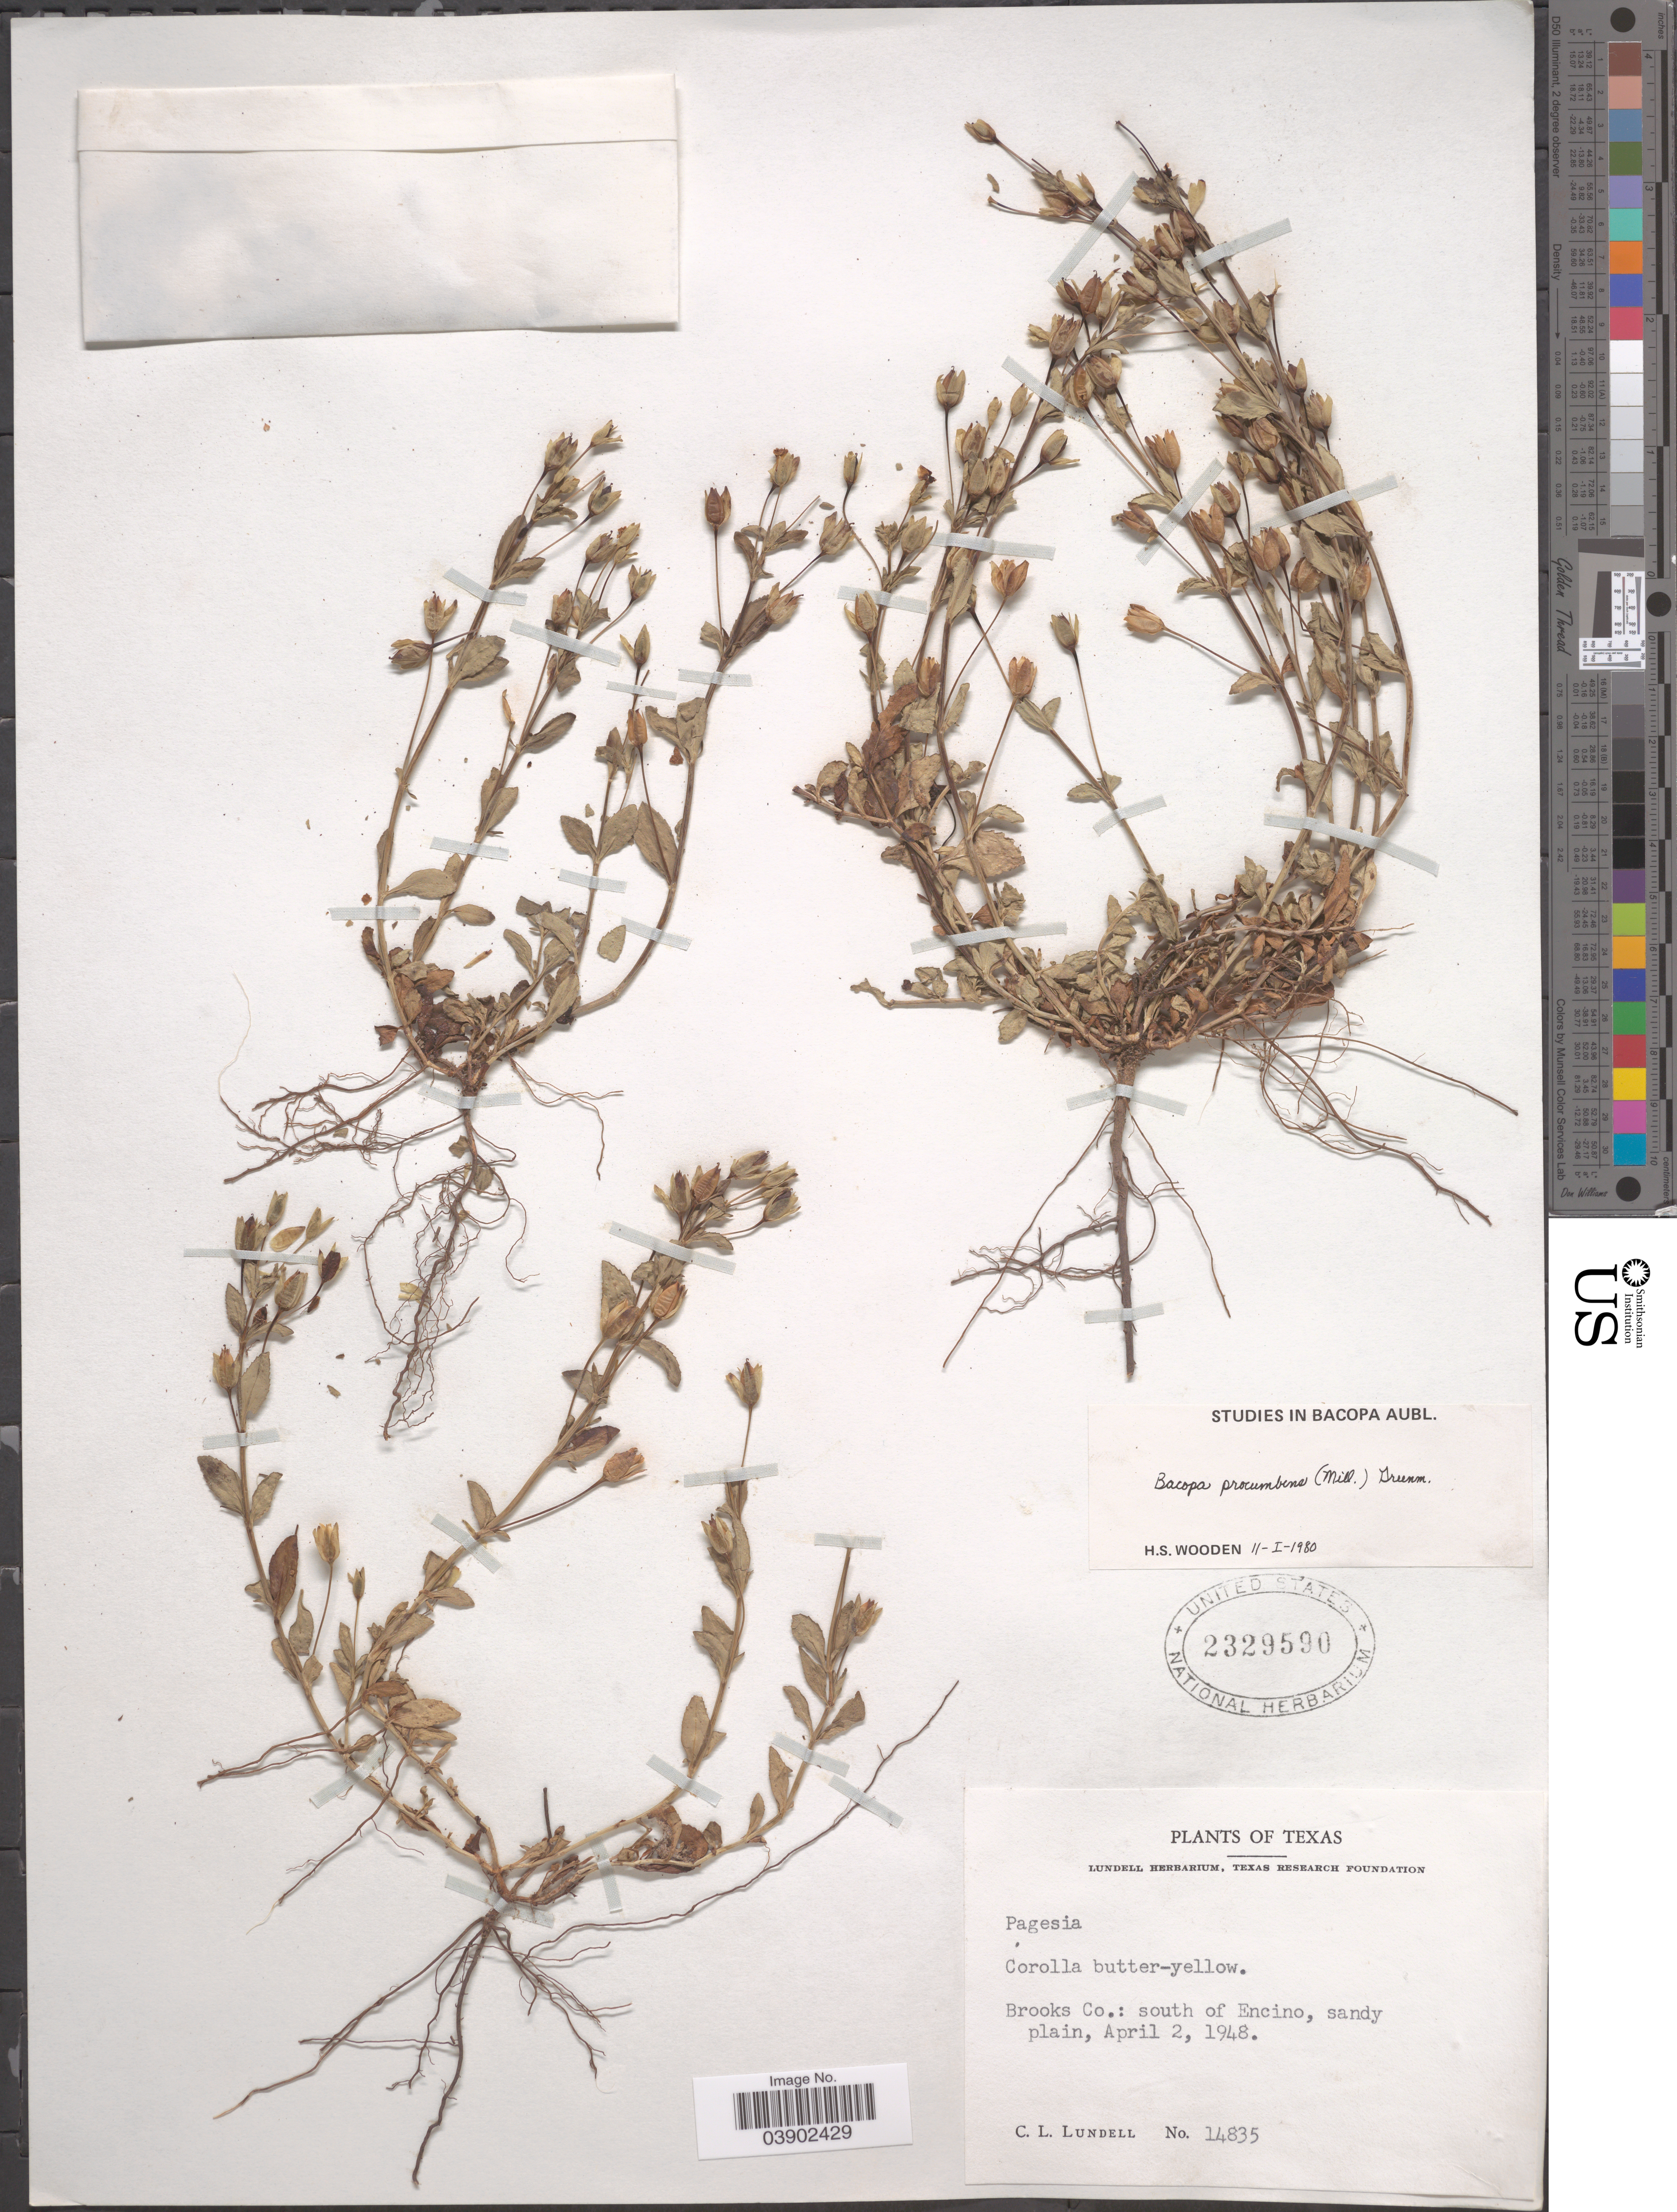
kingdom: Plantae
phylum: Tracheophyta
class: Magnoliopsida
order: Lamiales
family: Plantaginaceae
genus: Mecardonia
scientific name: Mecardonia procumbens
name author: (Mill.) Small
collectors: C. L. Lundell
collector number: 14835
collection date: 1948-04-02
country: United States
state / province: Texas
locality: Brooks Co.: south of Encino.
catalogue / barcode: US 2329590